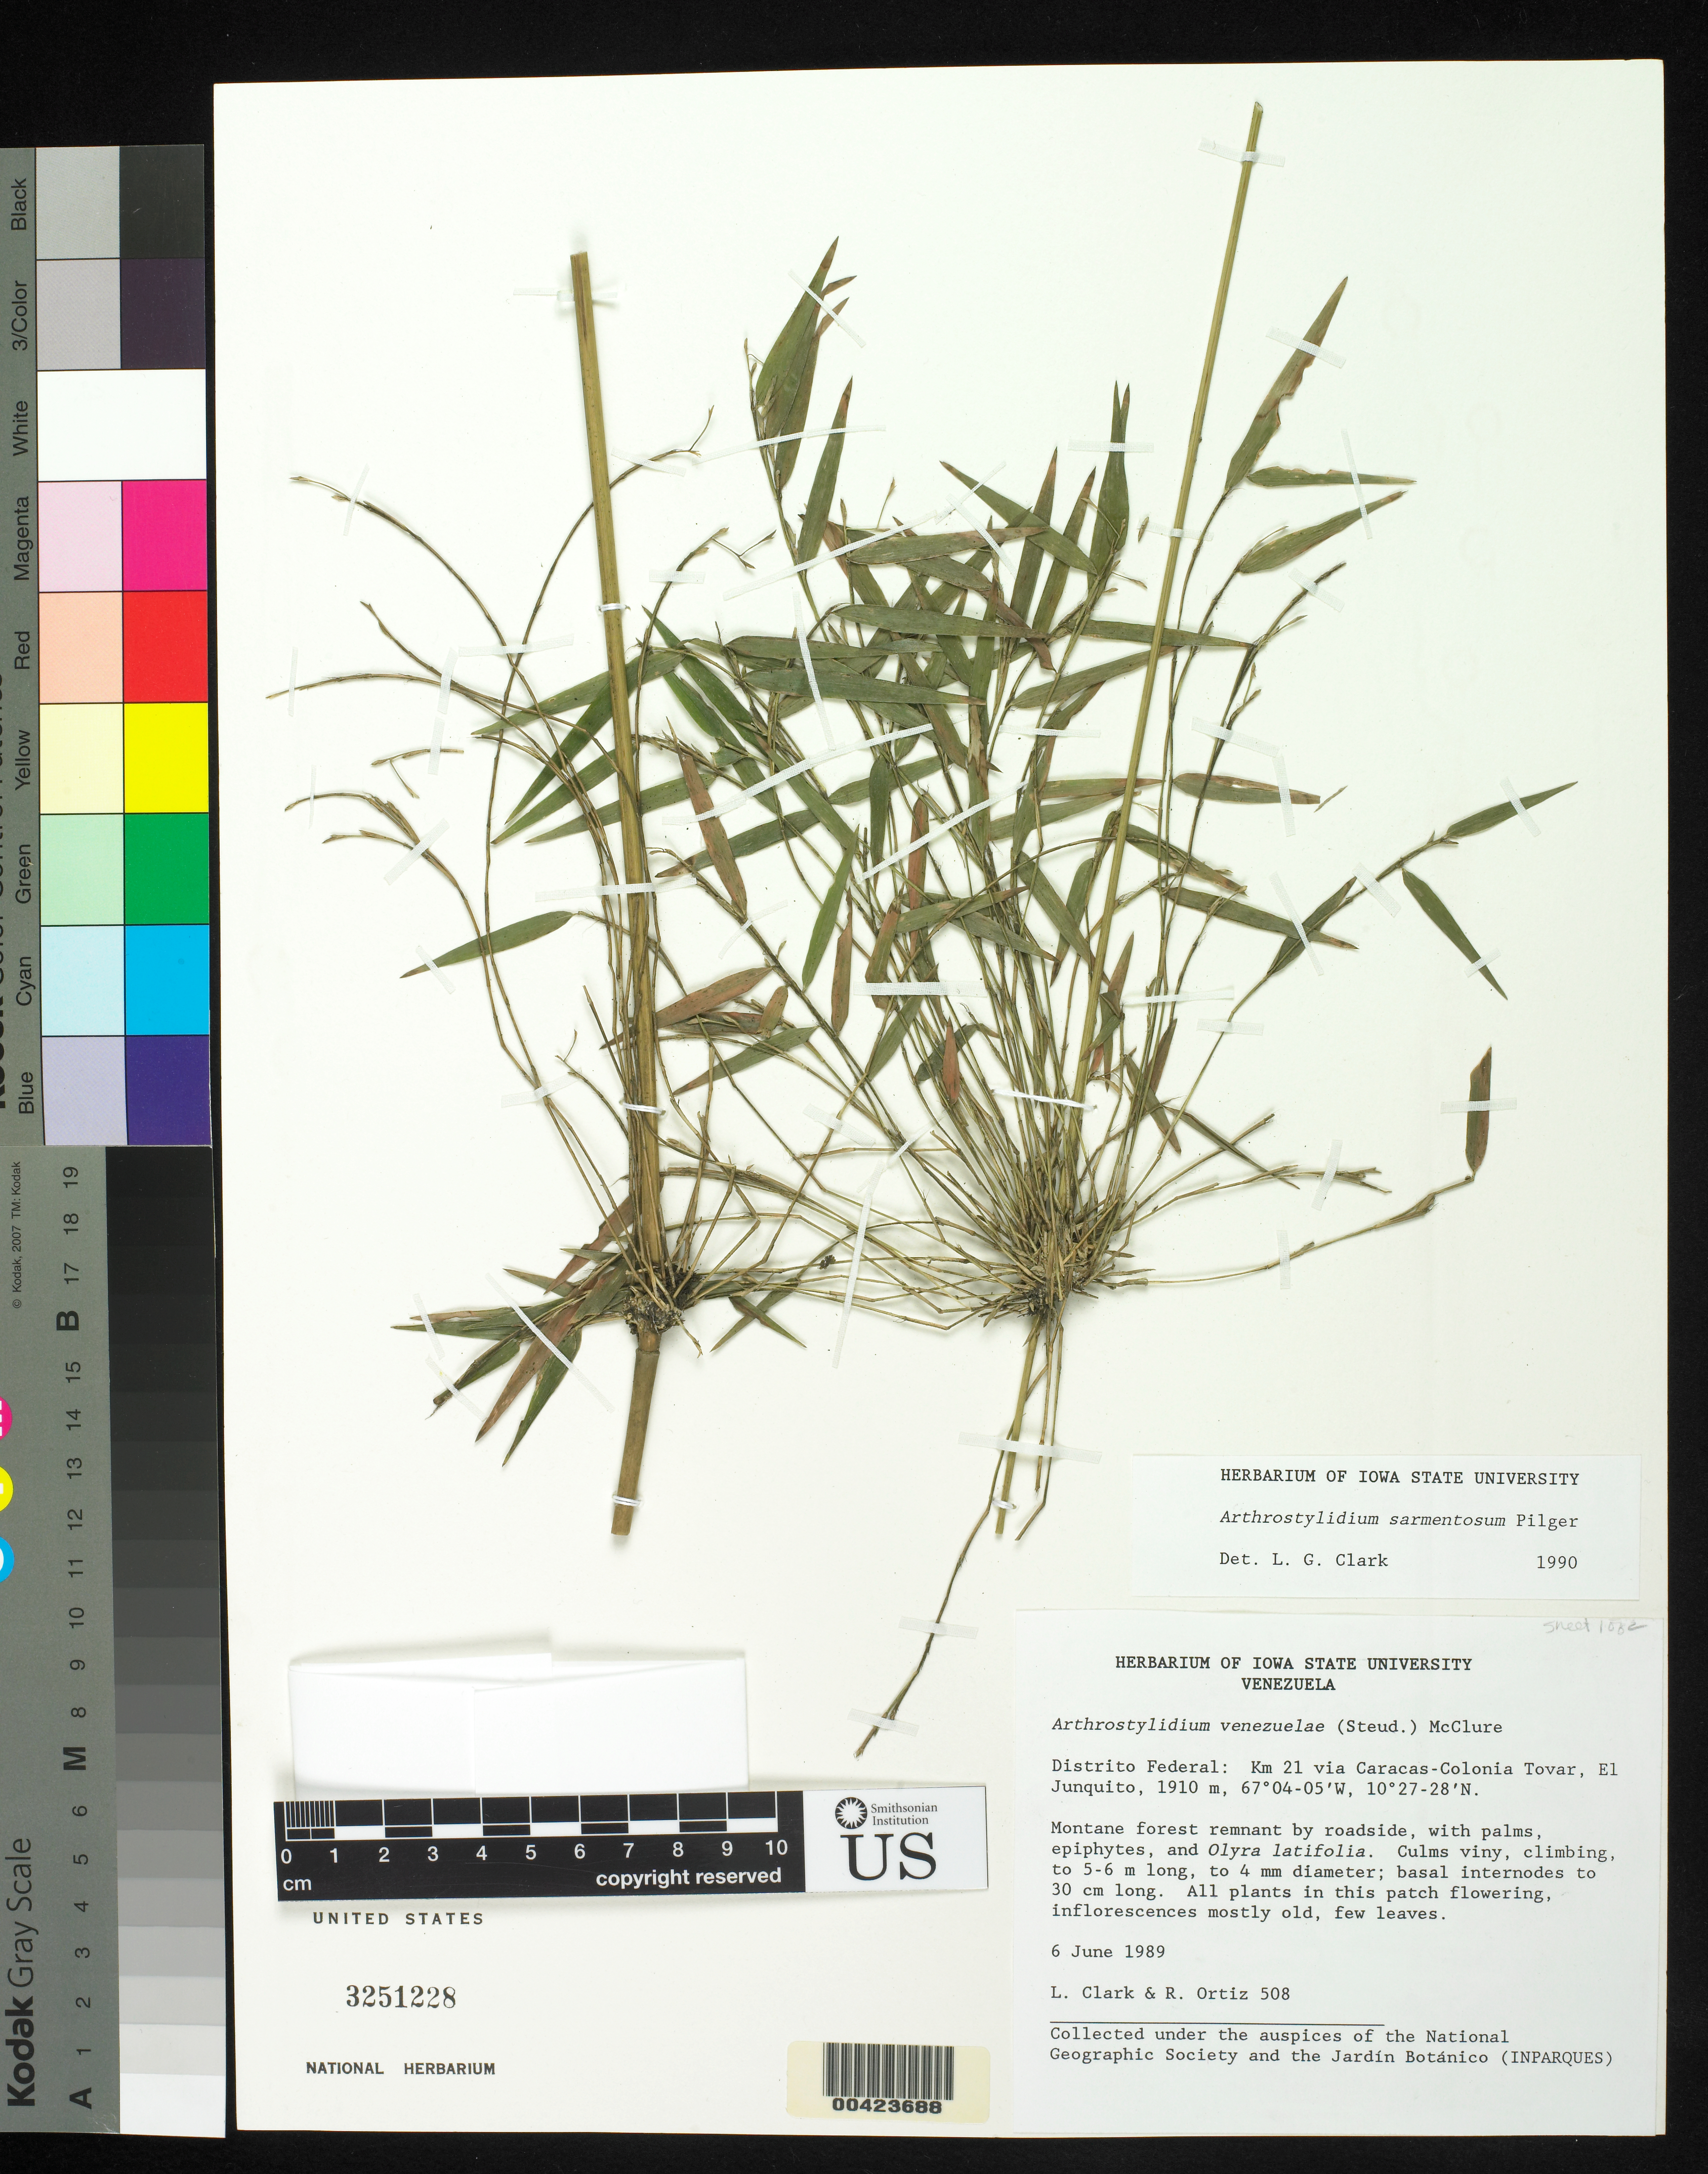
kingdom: Plantae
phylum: Tracheophyta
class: Liliopsida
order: Poales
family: Poaceae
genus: Arthrostylidium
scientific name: Arthrostylidium sarmentosum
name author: Pilg. in Urb.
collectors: L. G. Clark & R. del C. Ortiz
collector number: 508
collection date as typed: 06 Jun 1989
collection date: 1989-06-06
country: Venezuela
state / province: Distrito Federal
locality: El junquito; km 21 via caracas - colonia tovar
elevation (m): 1910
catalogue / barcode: US 3251228